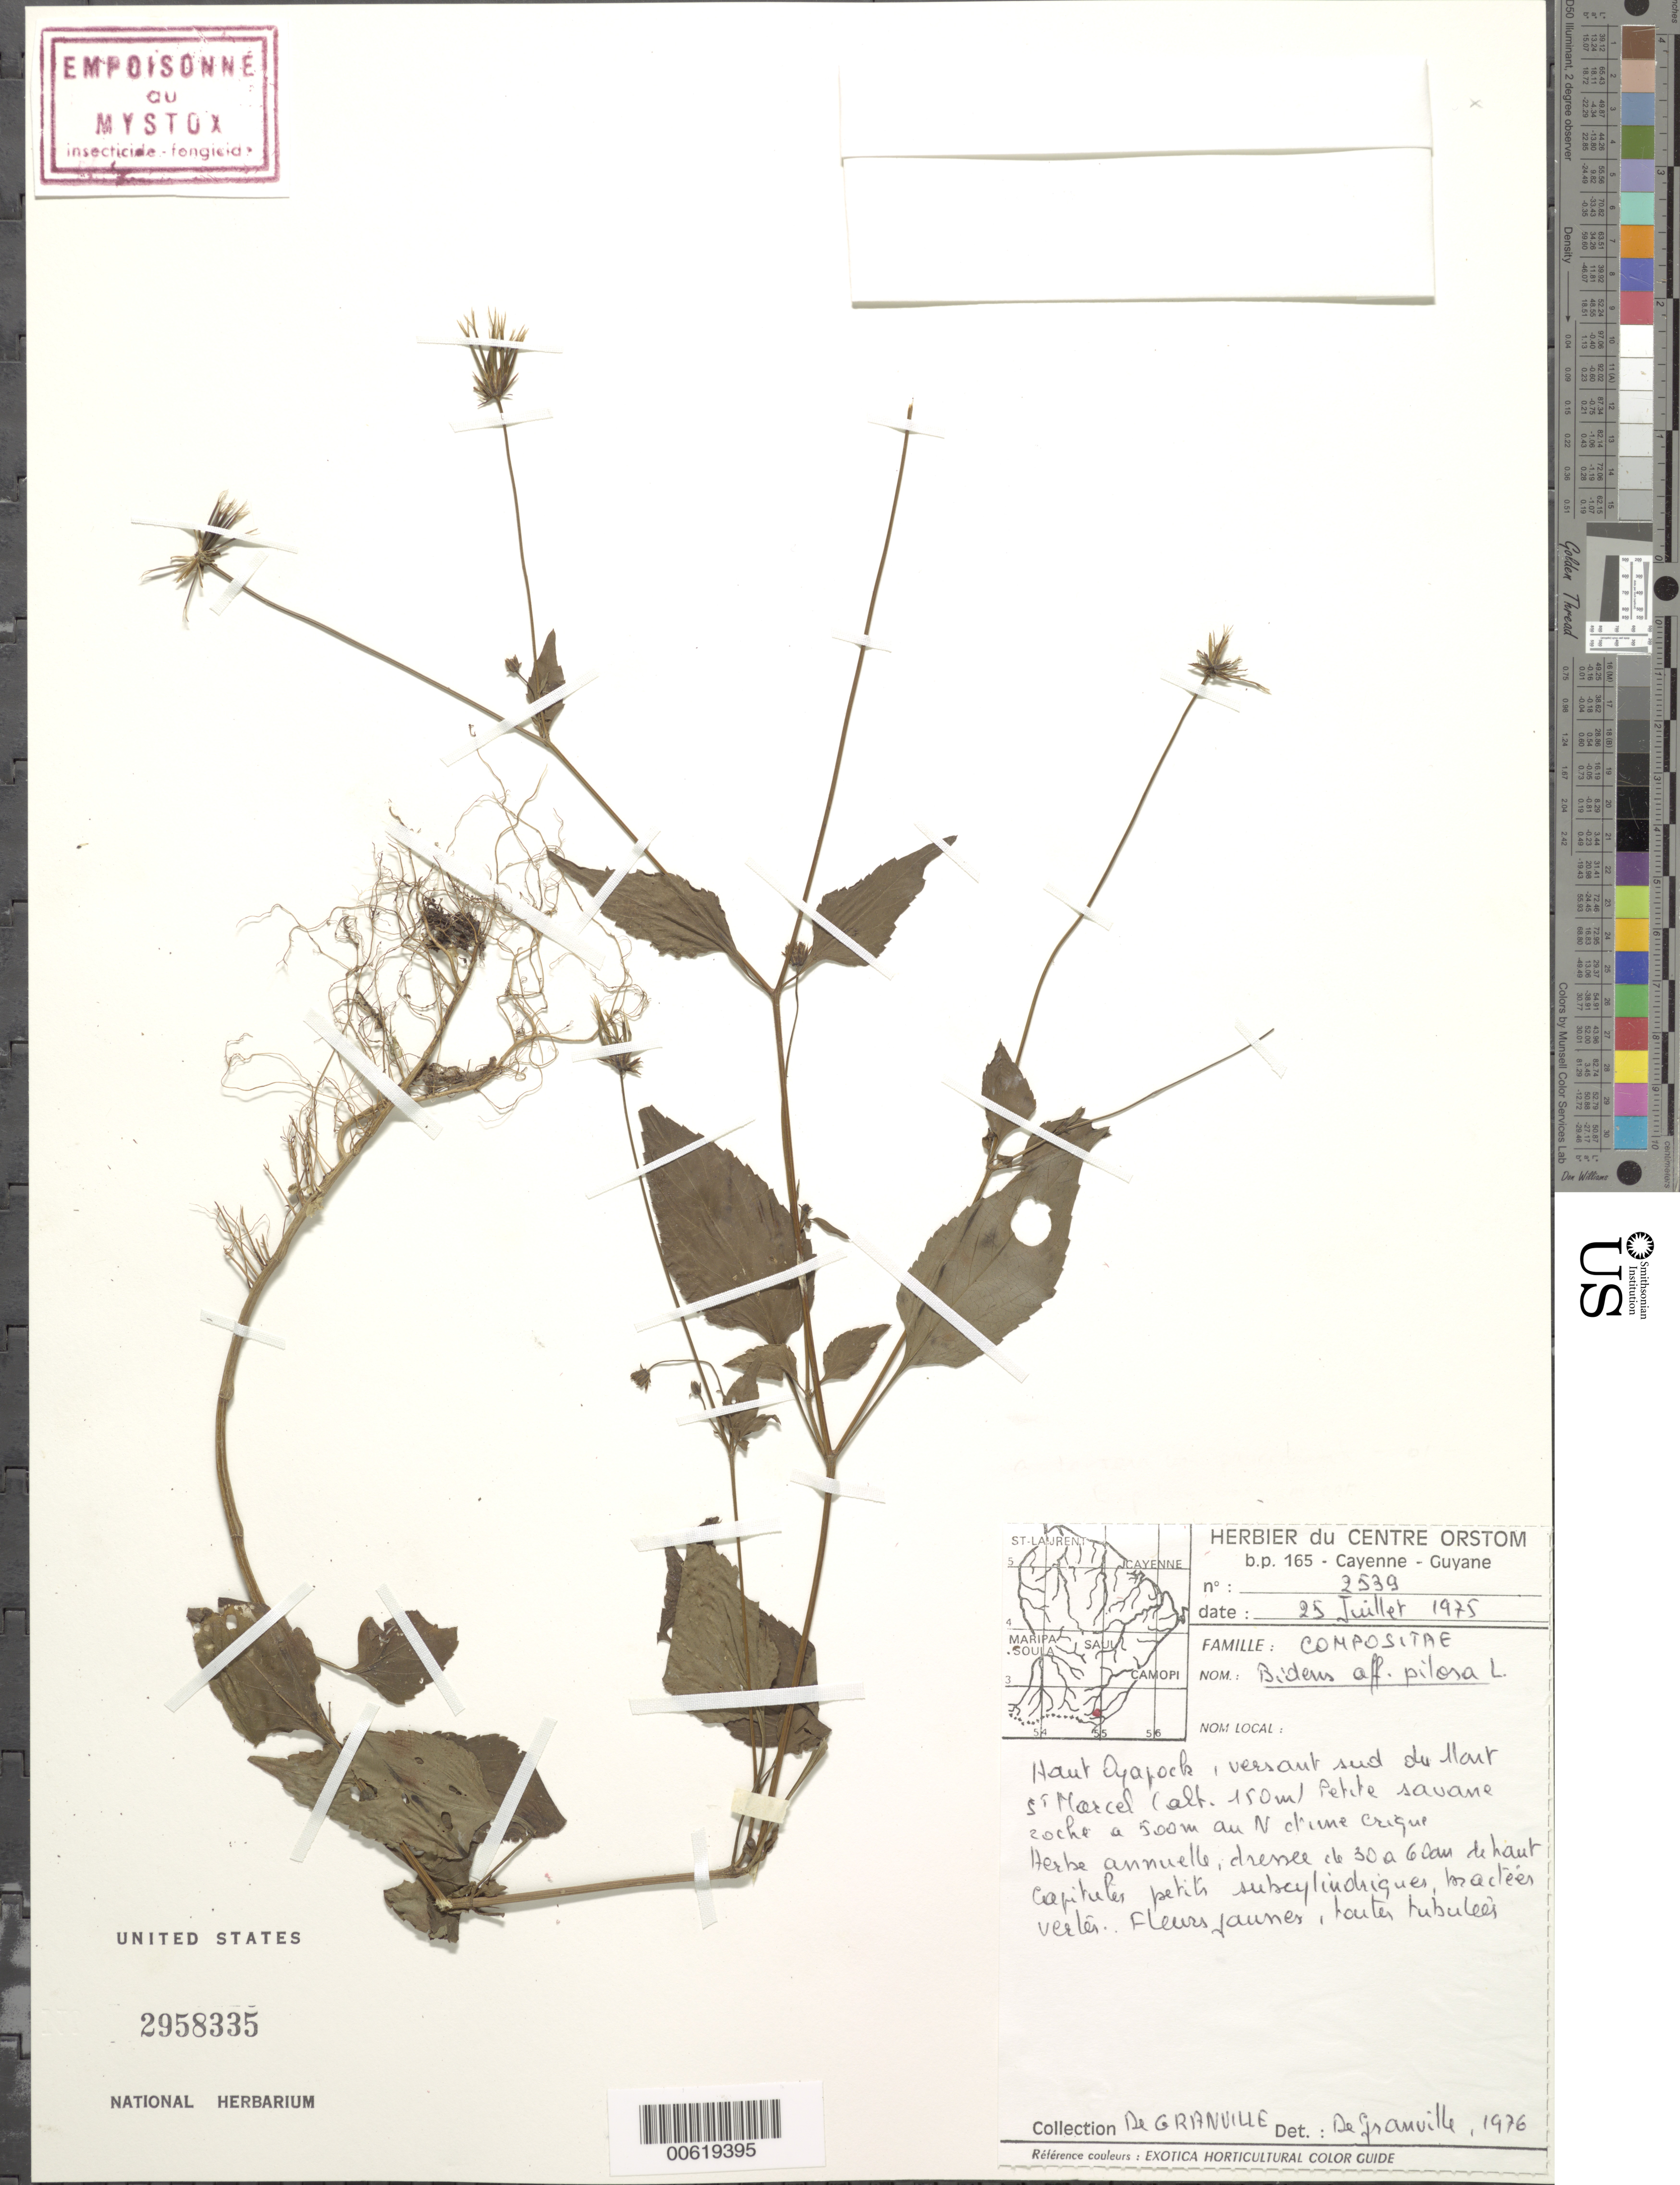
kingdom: Plantae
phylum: Tracheophyta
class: Magnoliopsida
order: Asterales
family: Asteraceae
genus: Bidens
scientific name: Bidens pilosa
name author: L.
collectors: J.-J. de Granville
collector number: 2539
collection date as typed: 25-Jul-75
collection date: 1975-07-25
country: French Guiana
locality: Haut Oyapock, versant S du Mont St. Marcel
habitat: Petite savane roche a 500 m norde d'une crique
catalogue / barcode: US 2958335